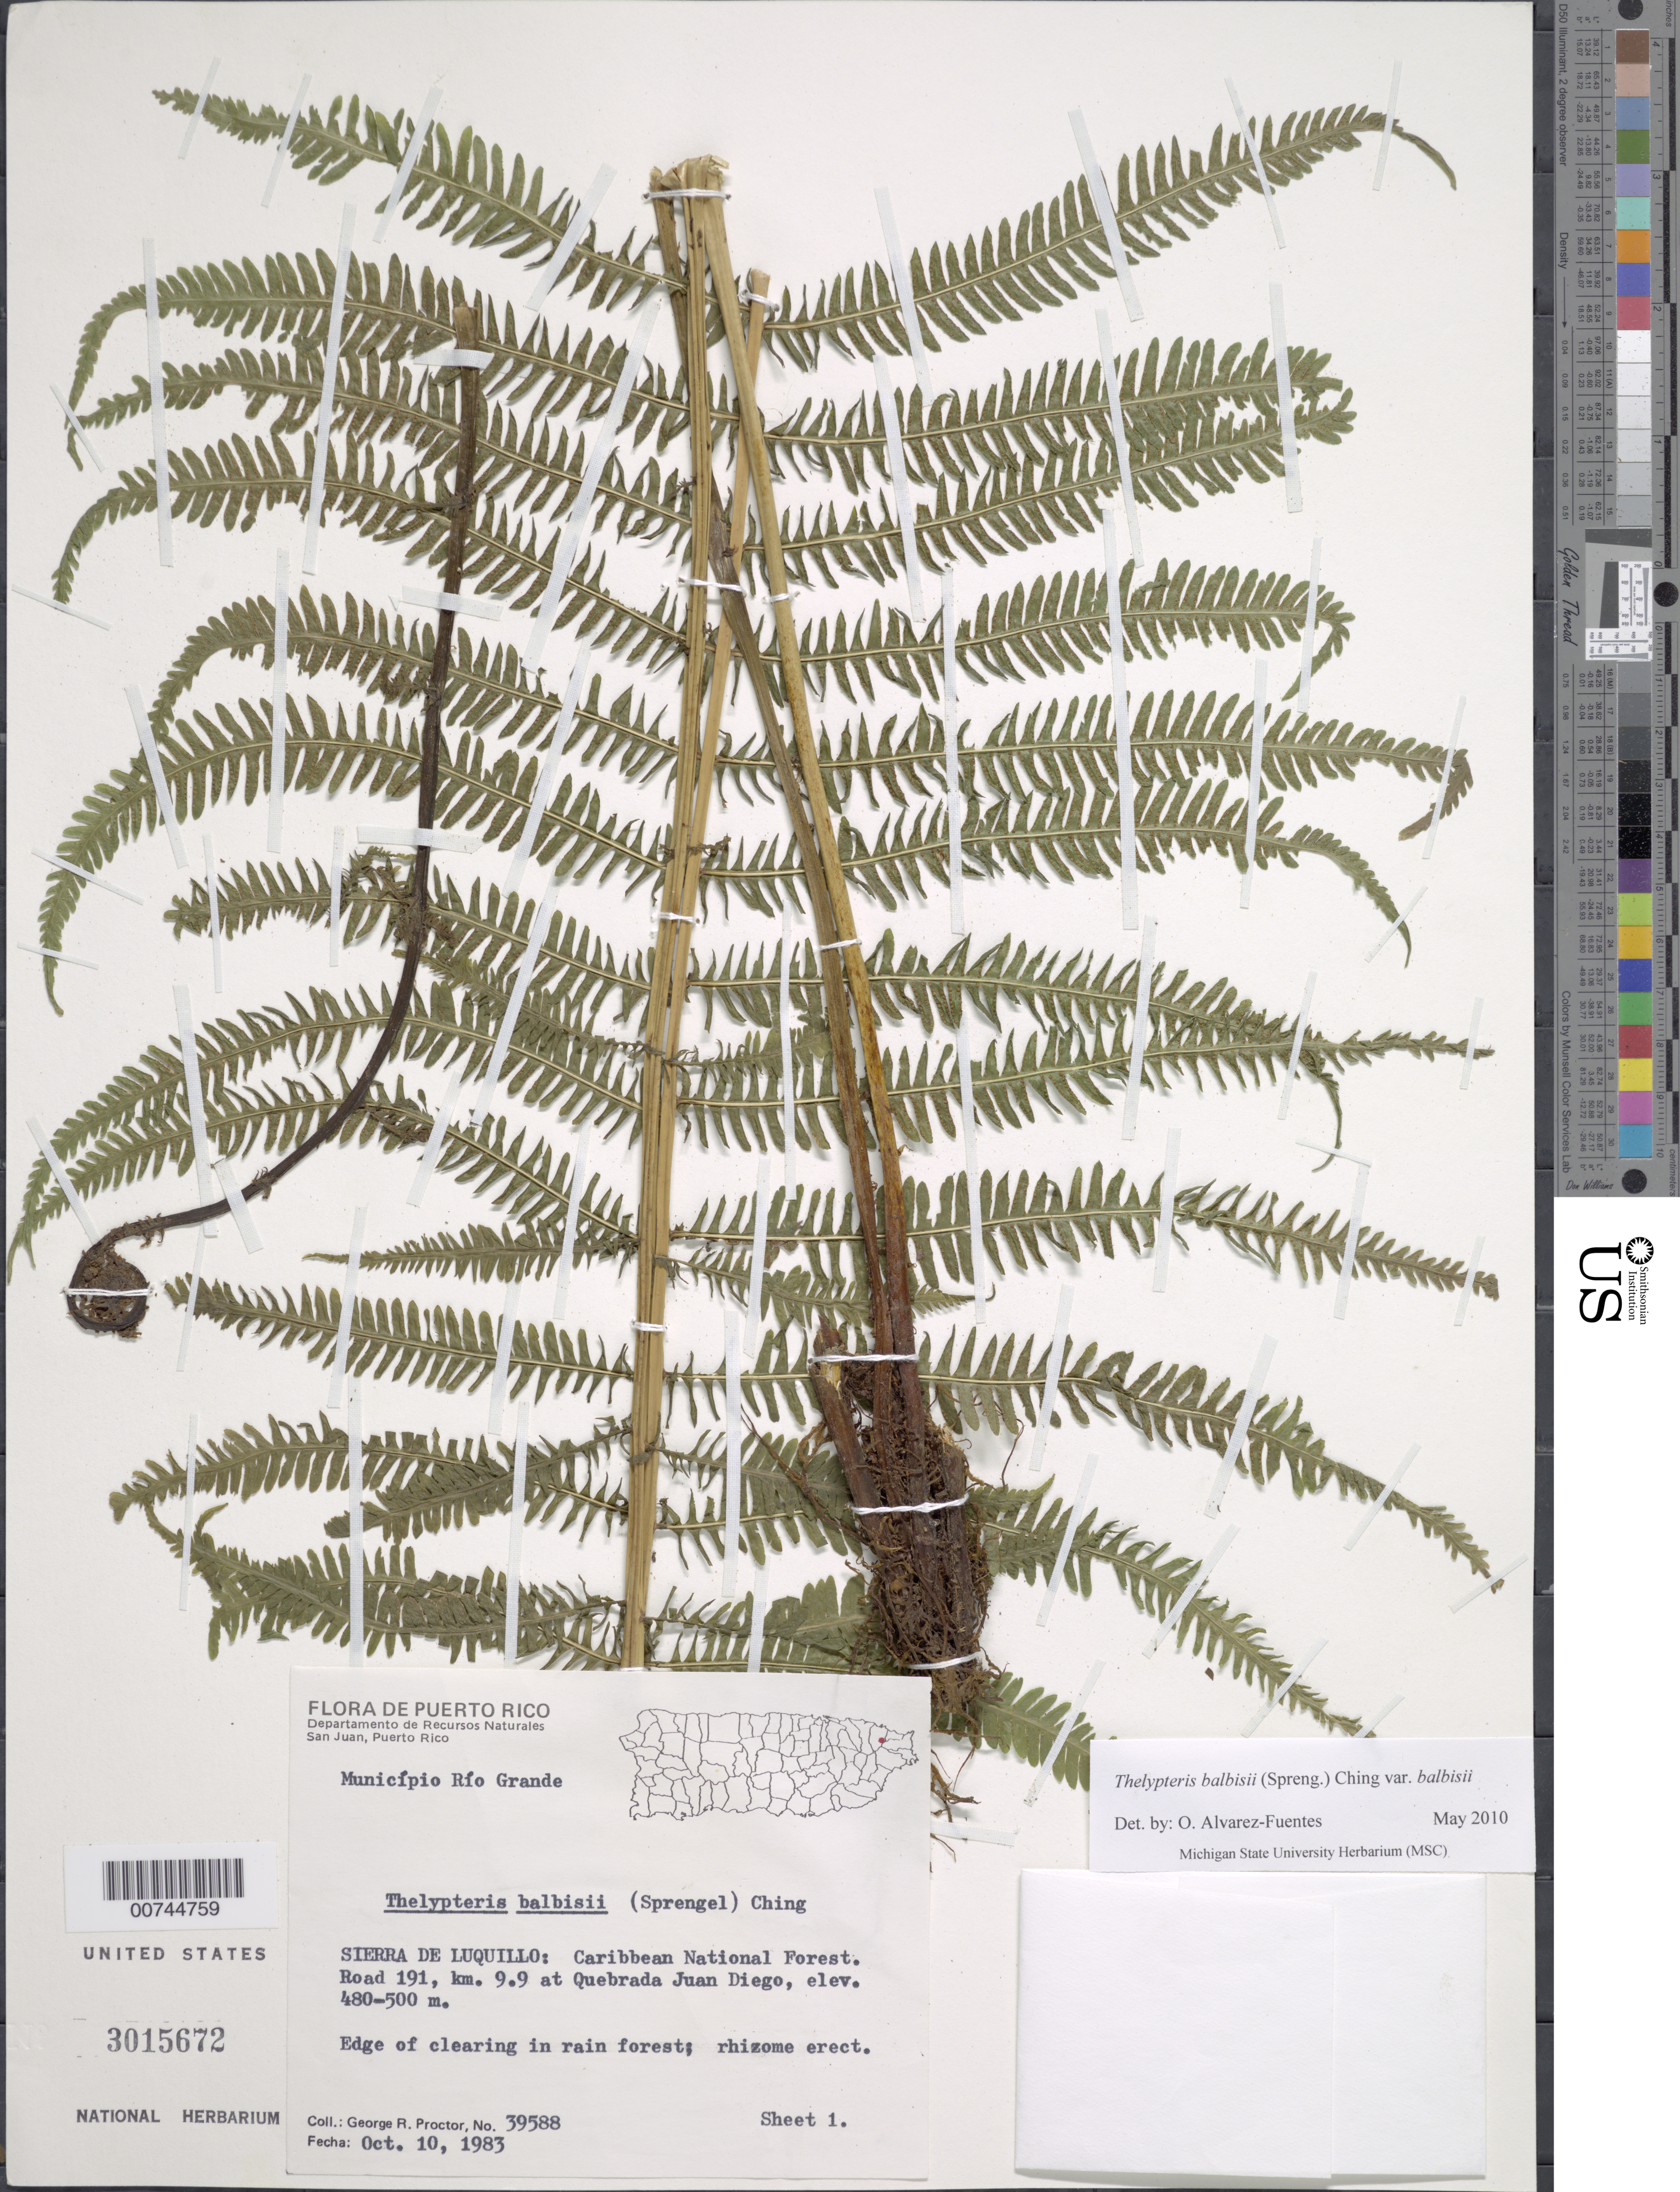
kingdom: Plantae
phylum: Tracheophyta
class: Polypodiopsida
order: Polypodiales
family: Thelypteridaceae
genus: Amauropelta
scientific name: Amauropelta balbisii (Spreng.) comb. nov., ined. 2015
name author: (Spreng.)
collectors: G. R. Proctor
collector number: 39588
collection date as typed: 10 Oct 1983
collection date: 1983-10-10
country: Puerto Rico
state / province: Río Grande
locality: Sierra de Luquillo: Caribbean National Forest. Road 191, km 9.9 at Quebrada Juan Diego. Municipio Río Grande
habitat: Edge of clearing in rain forest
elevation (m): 480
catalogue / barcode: US 3015672